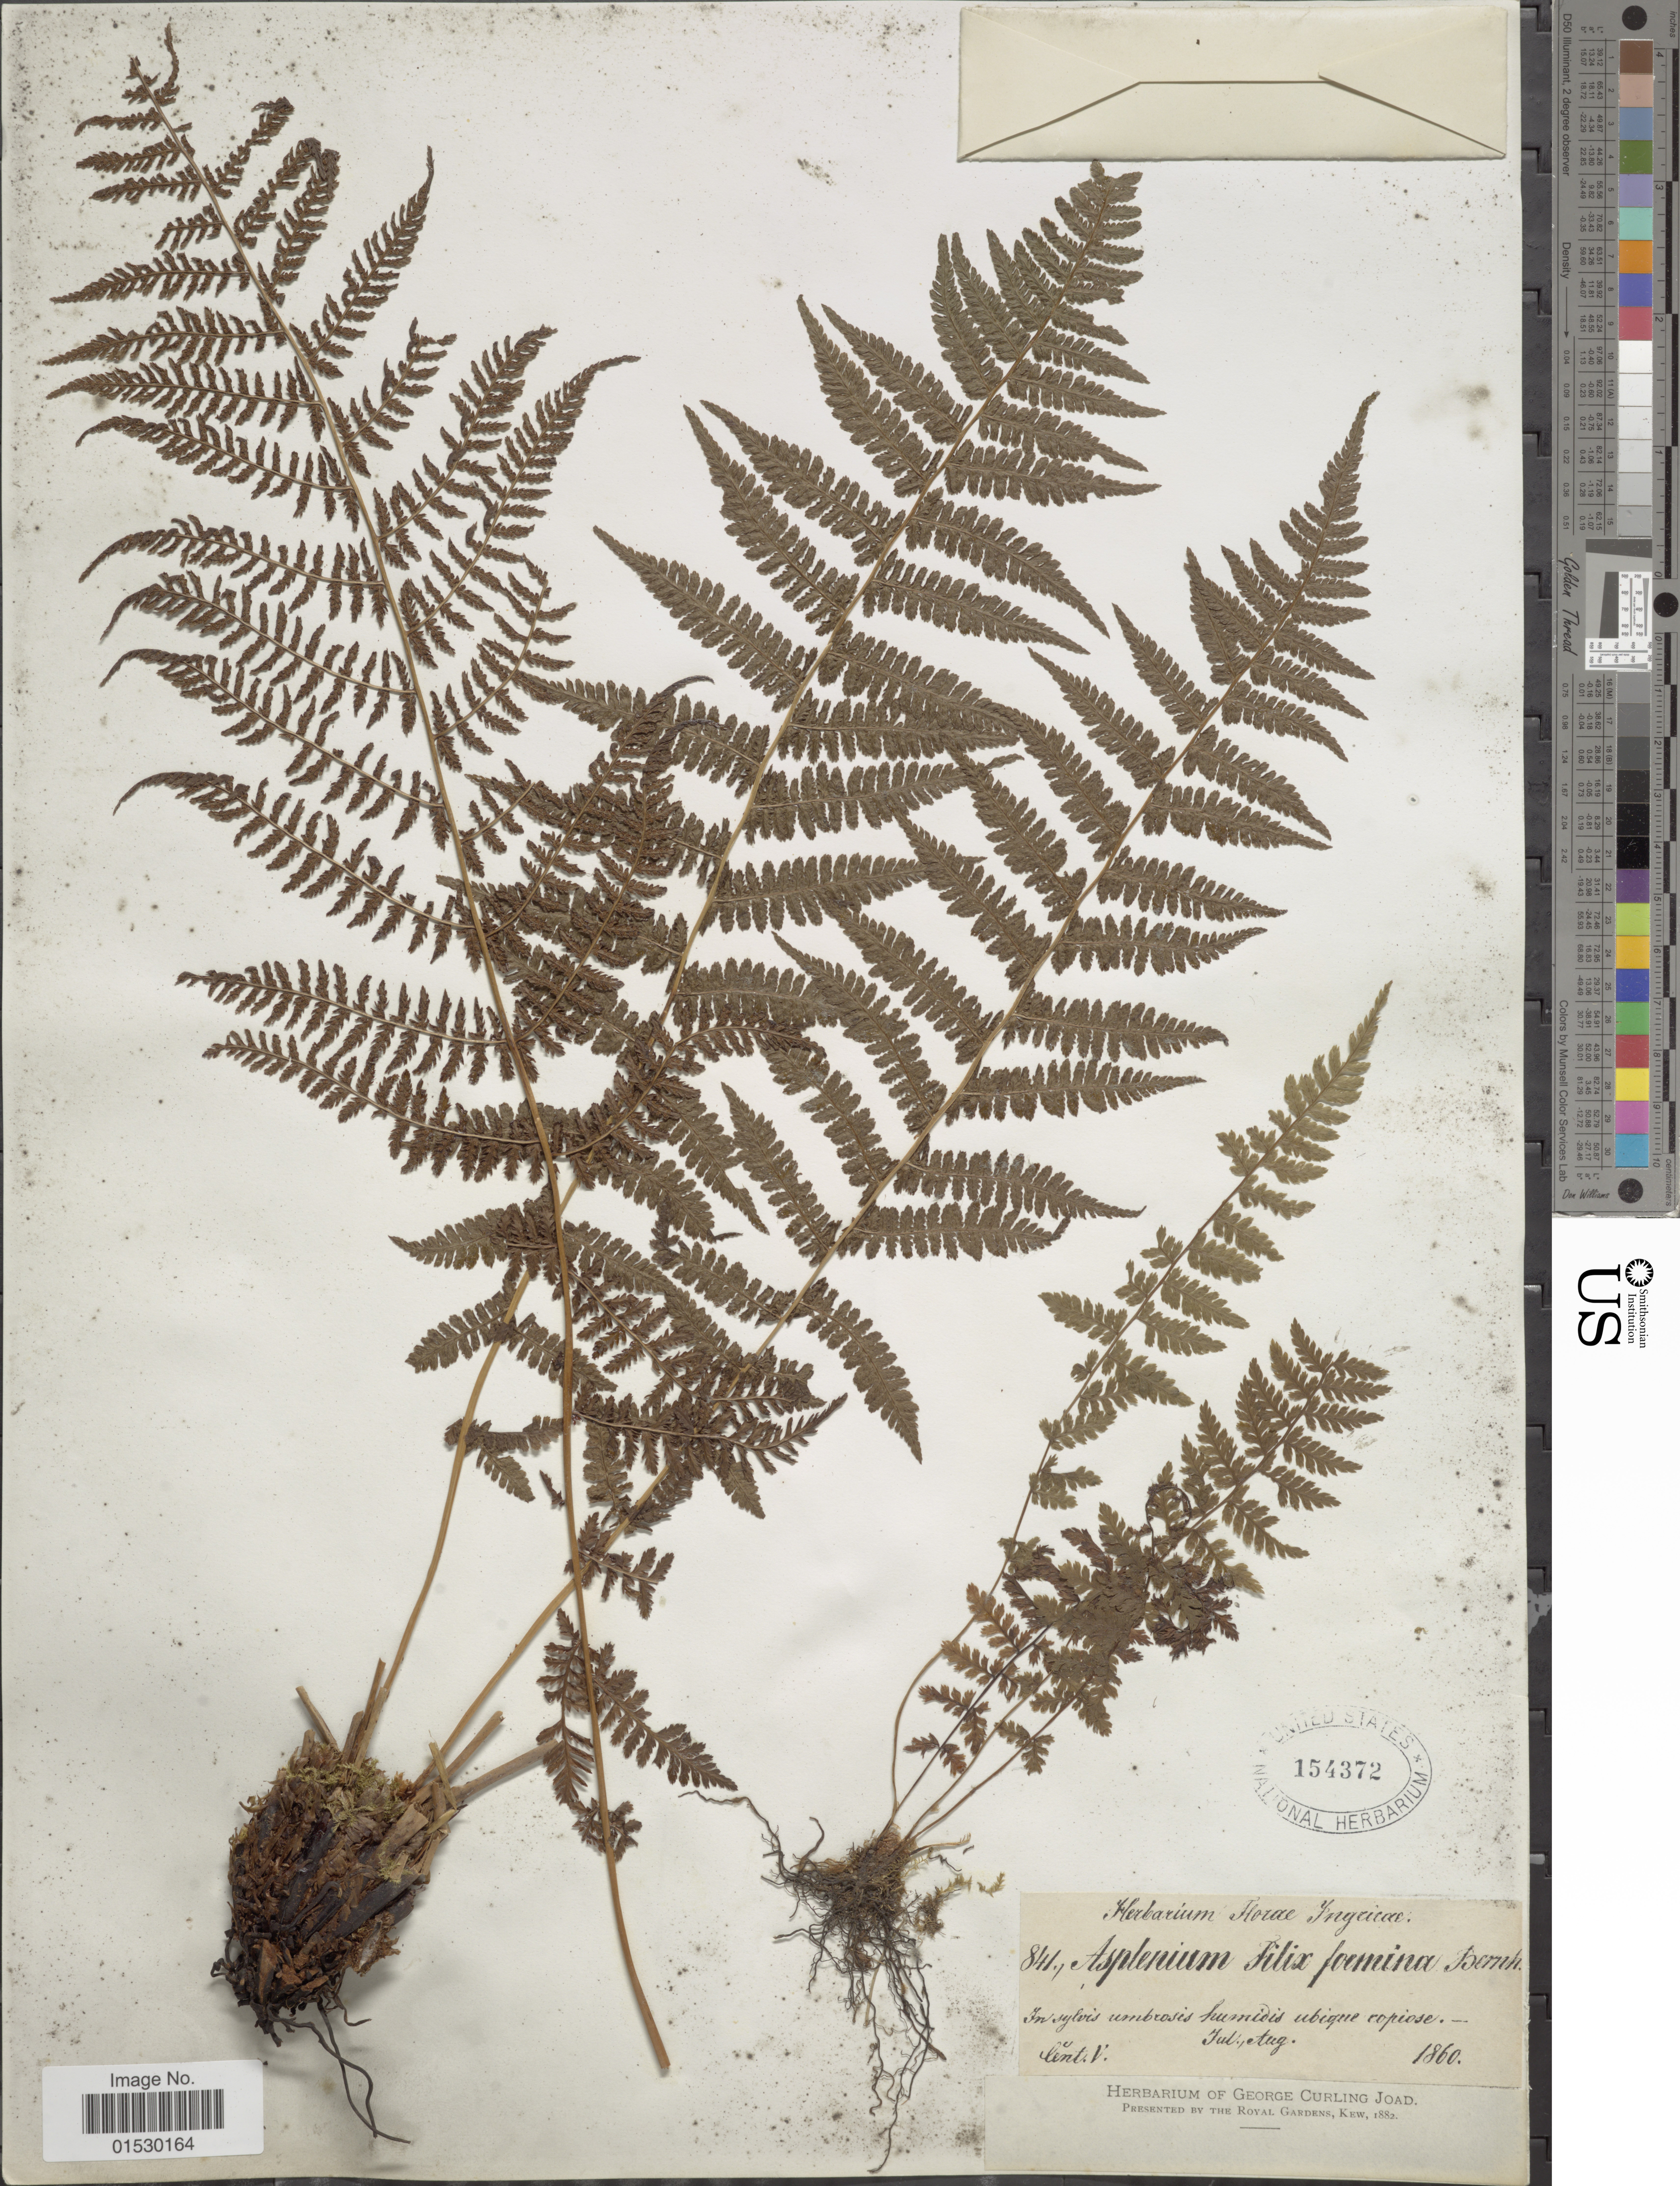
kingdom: Plantae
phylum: Tracheophyta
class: Polypodiopsida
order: Polypodiales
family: Athyriaceae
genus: Athyrium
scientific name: Athyrium filix-femina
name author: (L.) Roth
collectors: Herbarium Florae Ingricae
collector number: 841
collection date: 1860-07/1860-08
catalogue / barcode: US 154372